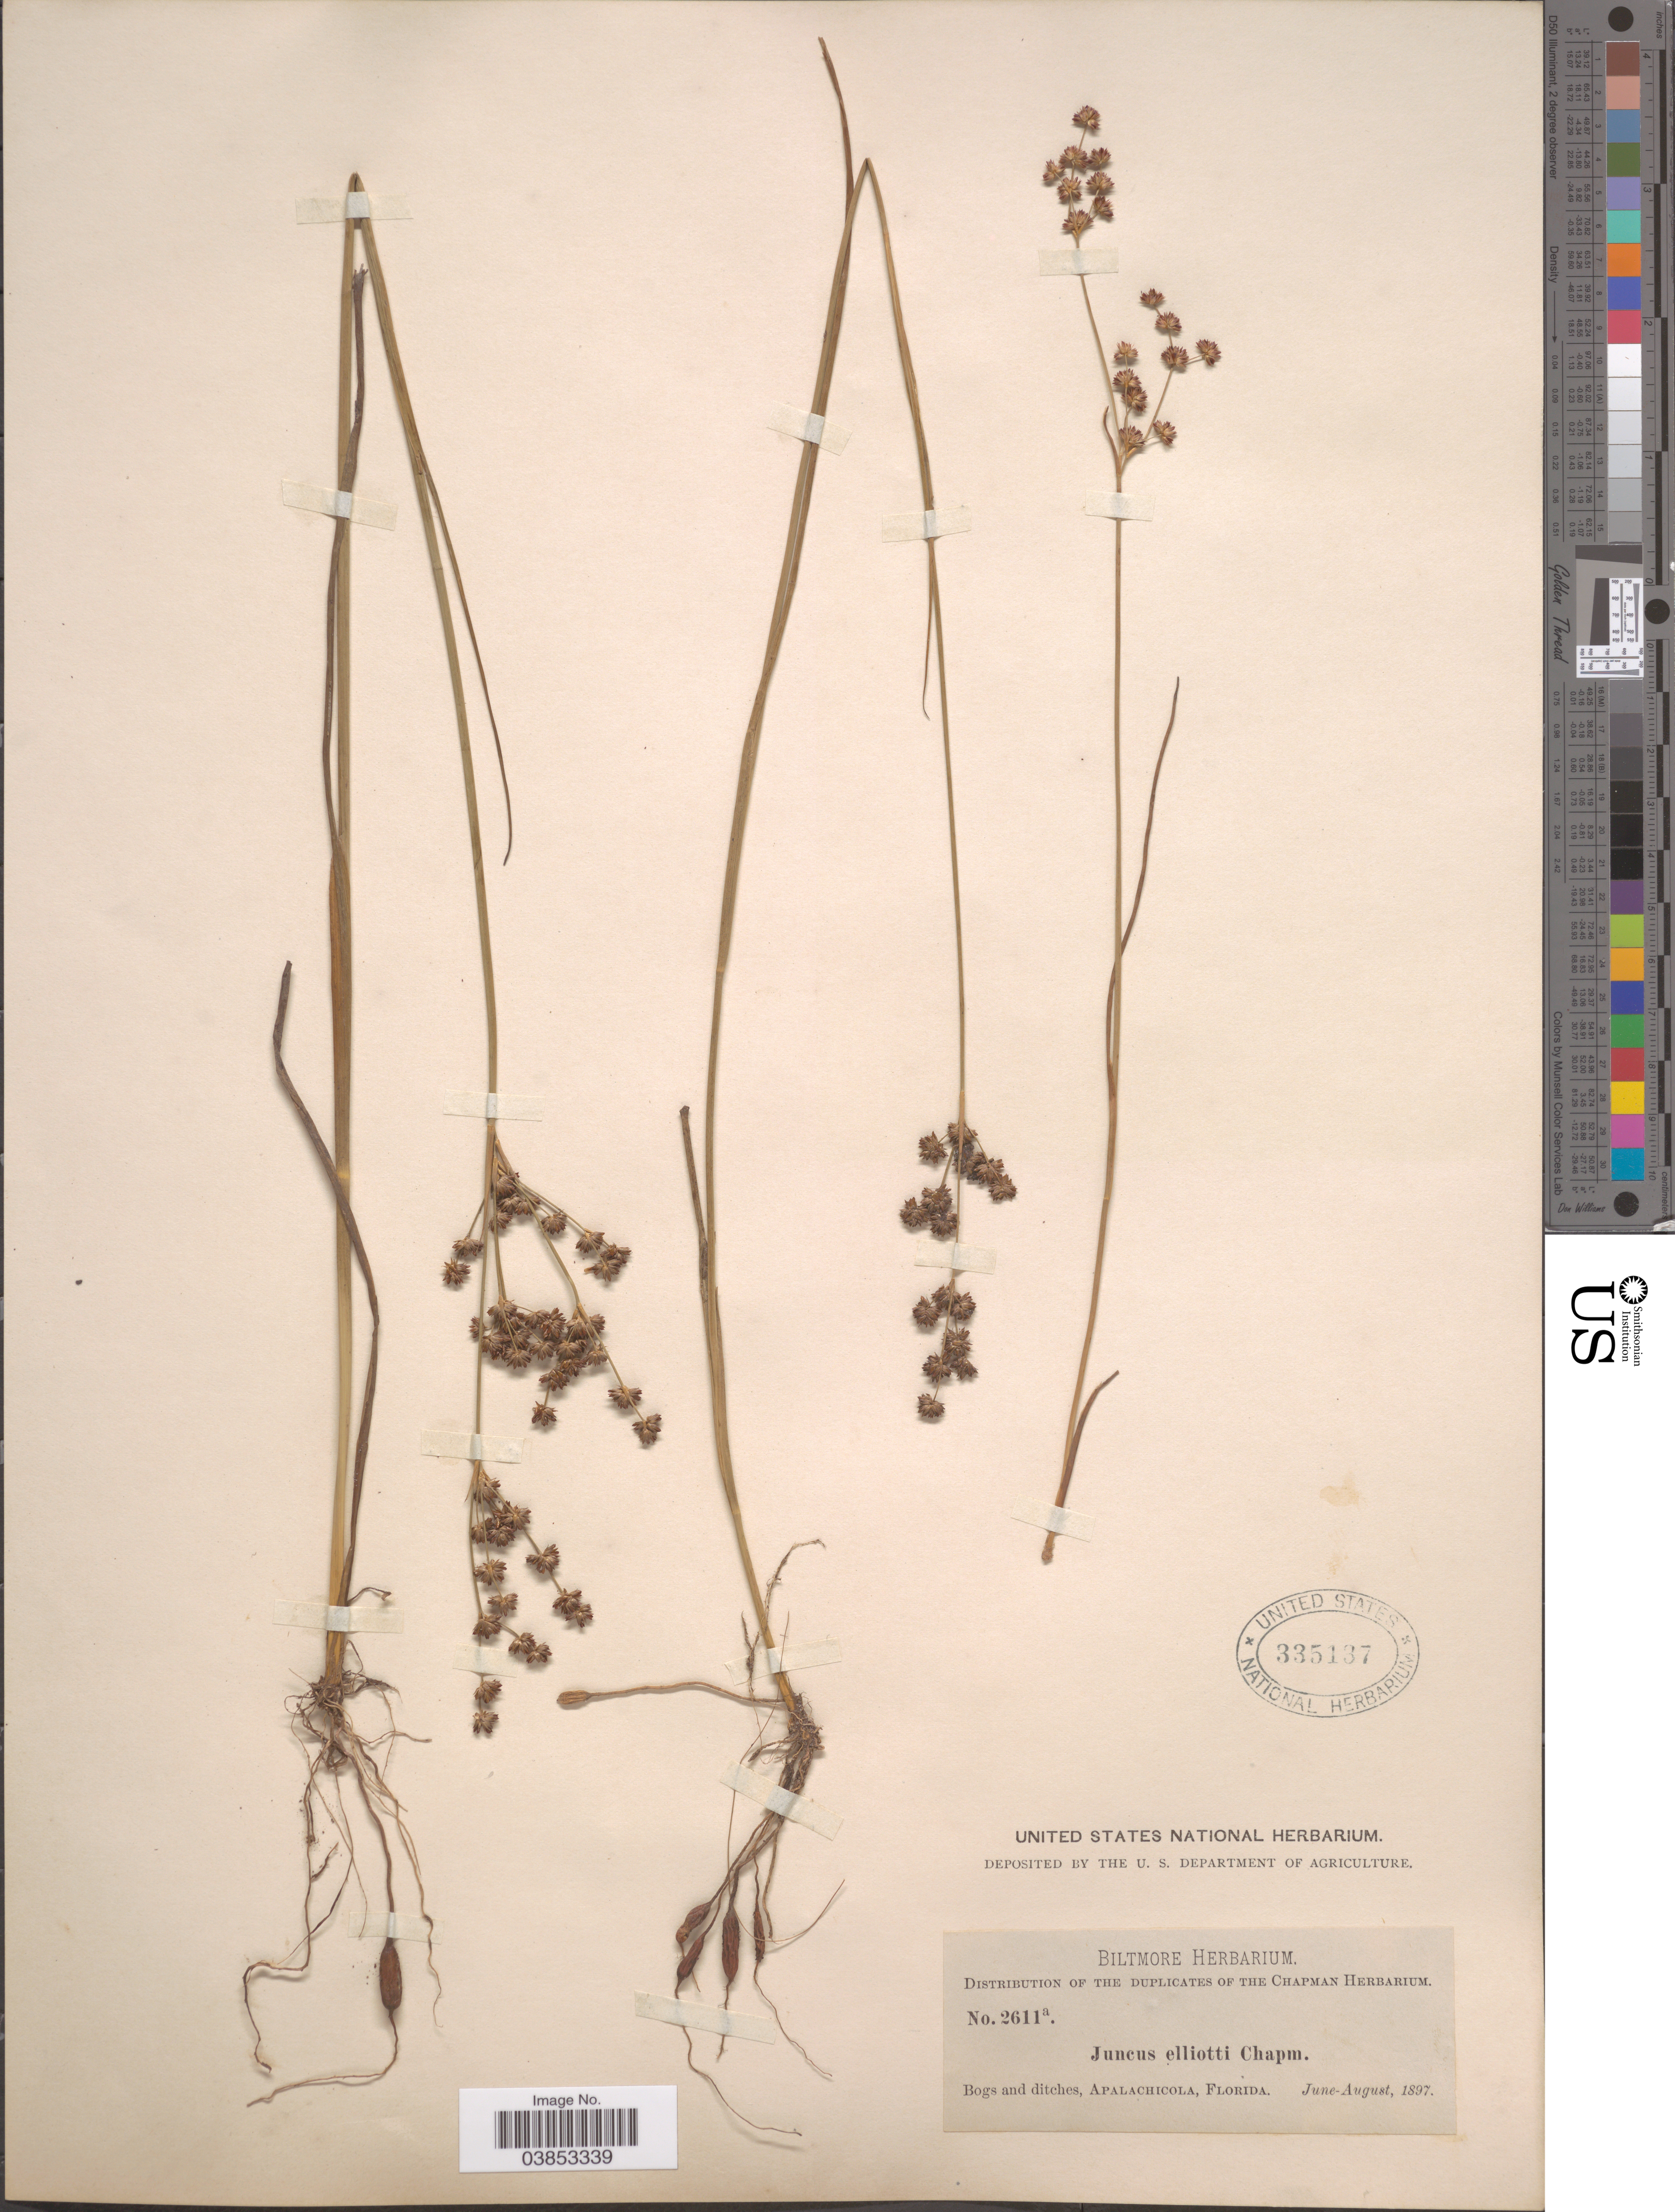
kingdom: Plantae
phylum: Tracheophyta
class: Liliopsida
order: Poales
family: Juncaceae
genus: Juncus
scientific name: Juncus elliottii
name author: Chapm.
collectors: ex herb. Biltmore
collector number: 2611a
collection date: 1897-06/1897-08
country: United States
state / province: Florida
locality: Bogs and ditches, Apalachicola.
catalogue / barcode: US 335137